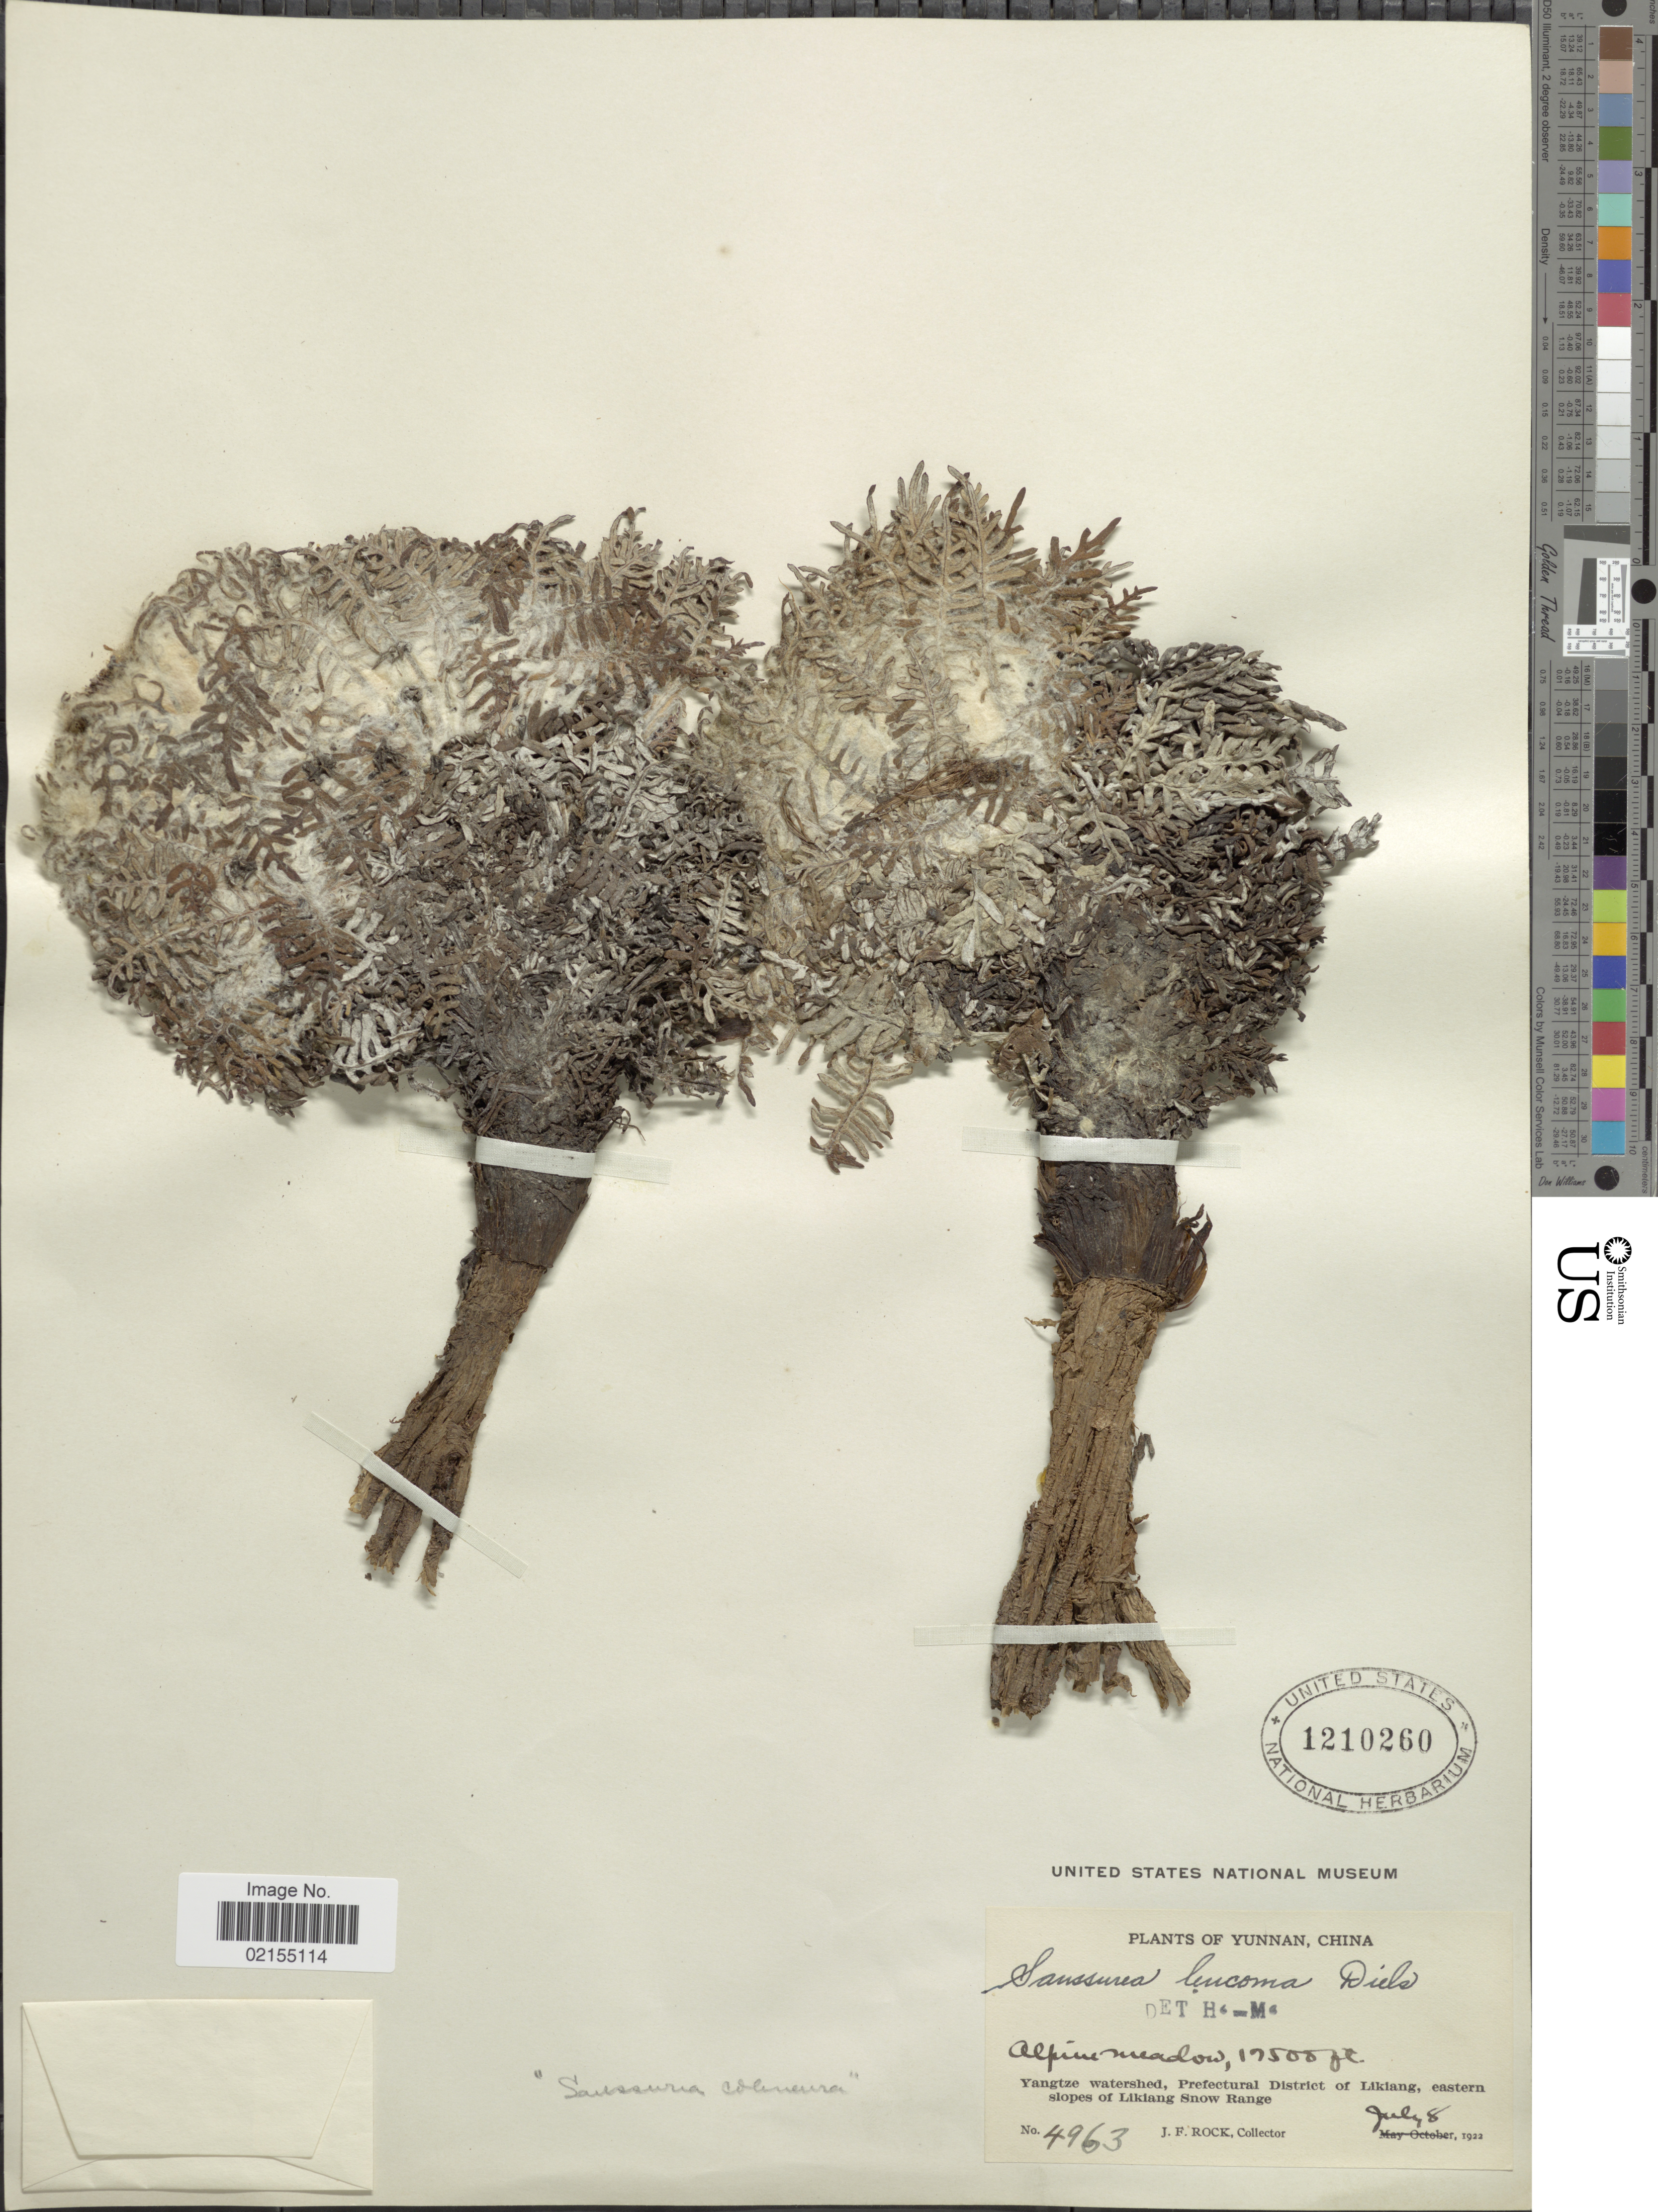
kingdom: Plantae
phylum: Tracheophyta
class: Magnoliopsida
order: Asterales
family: Asteraceae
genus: Saussurea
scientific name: Saussurea leucoma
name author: Diels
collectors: J. Rock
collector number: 4963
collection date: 1922-07-08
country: China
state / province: Yunnan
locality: Yunnan, China, Yangzte watershed, Prefectural District of Likiang, eastern slopes of Likiang Snow Range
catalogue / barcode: US 1210260